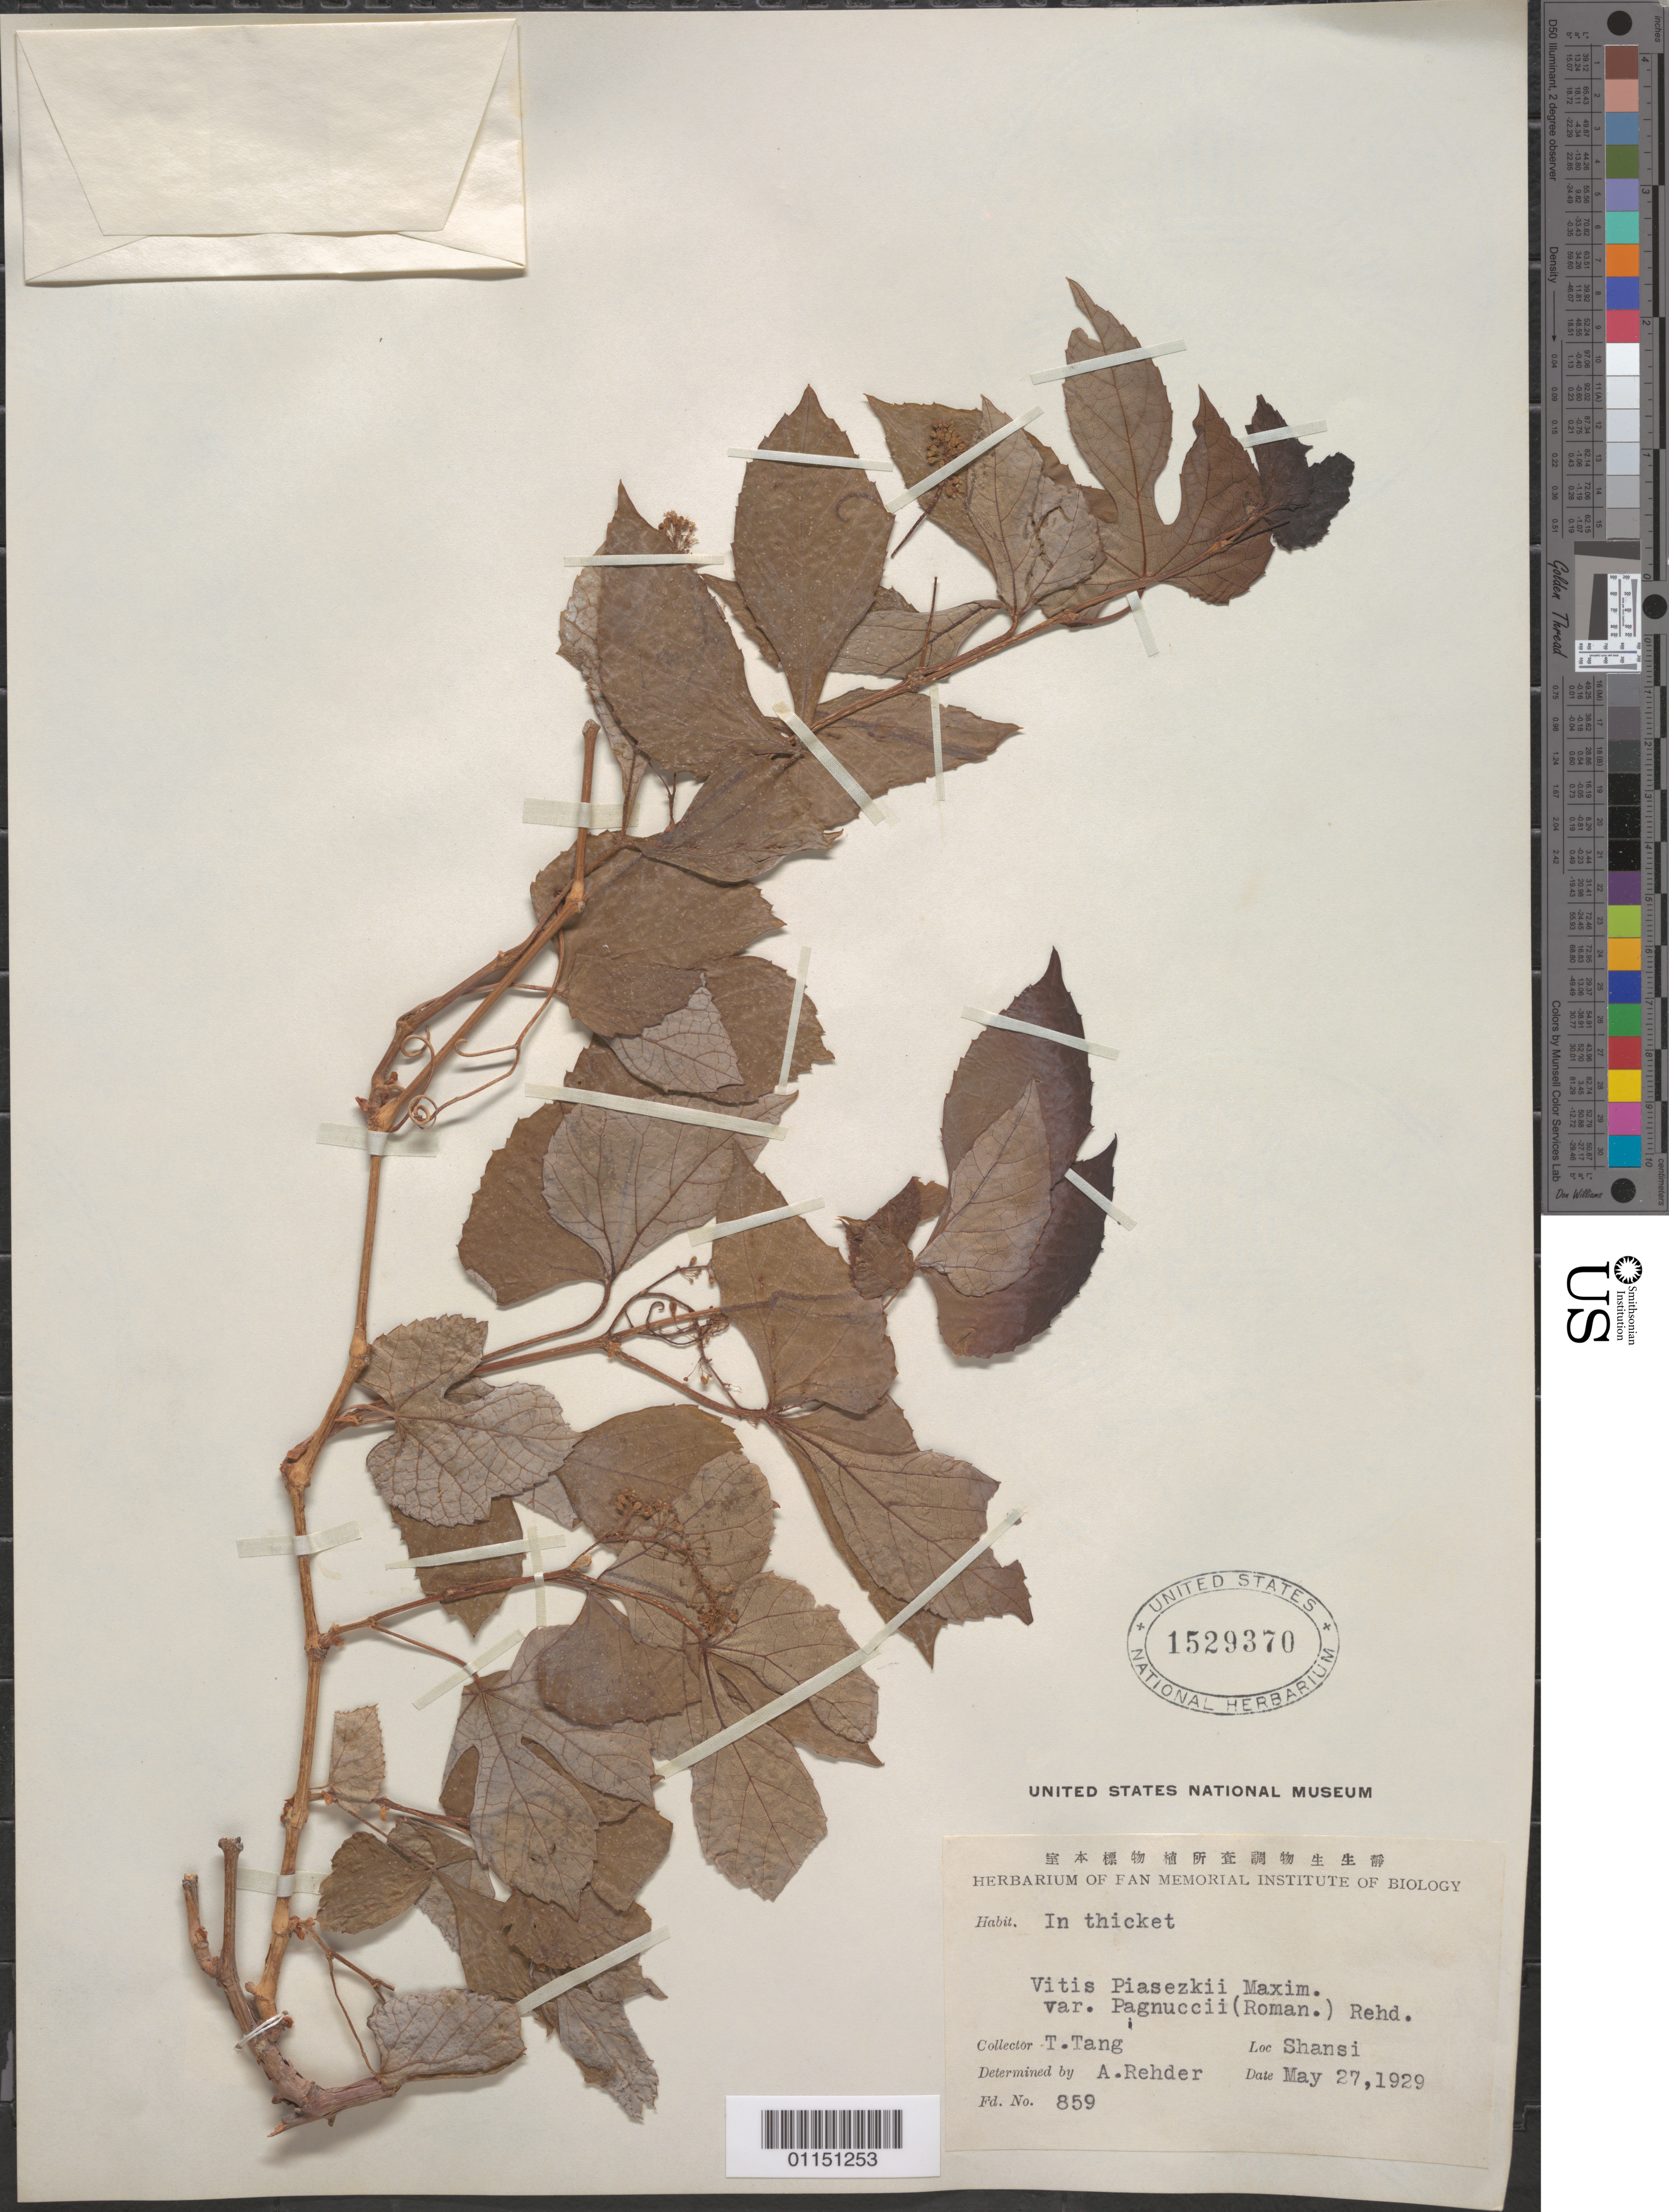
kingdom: Plantae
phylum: Tracheophyta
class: Magnoliopsida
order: Vitales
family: Vitaceae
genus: Vitis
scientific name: Vitis piasezkii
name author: Maxim.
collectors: T. Tang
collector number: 859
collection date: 1929-05-27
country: China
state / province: Shaanxi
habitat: In thicket.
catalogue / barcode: US 1529370